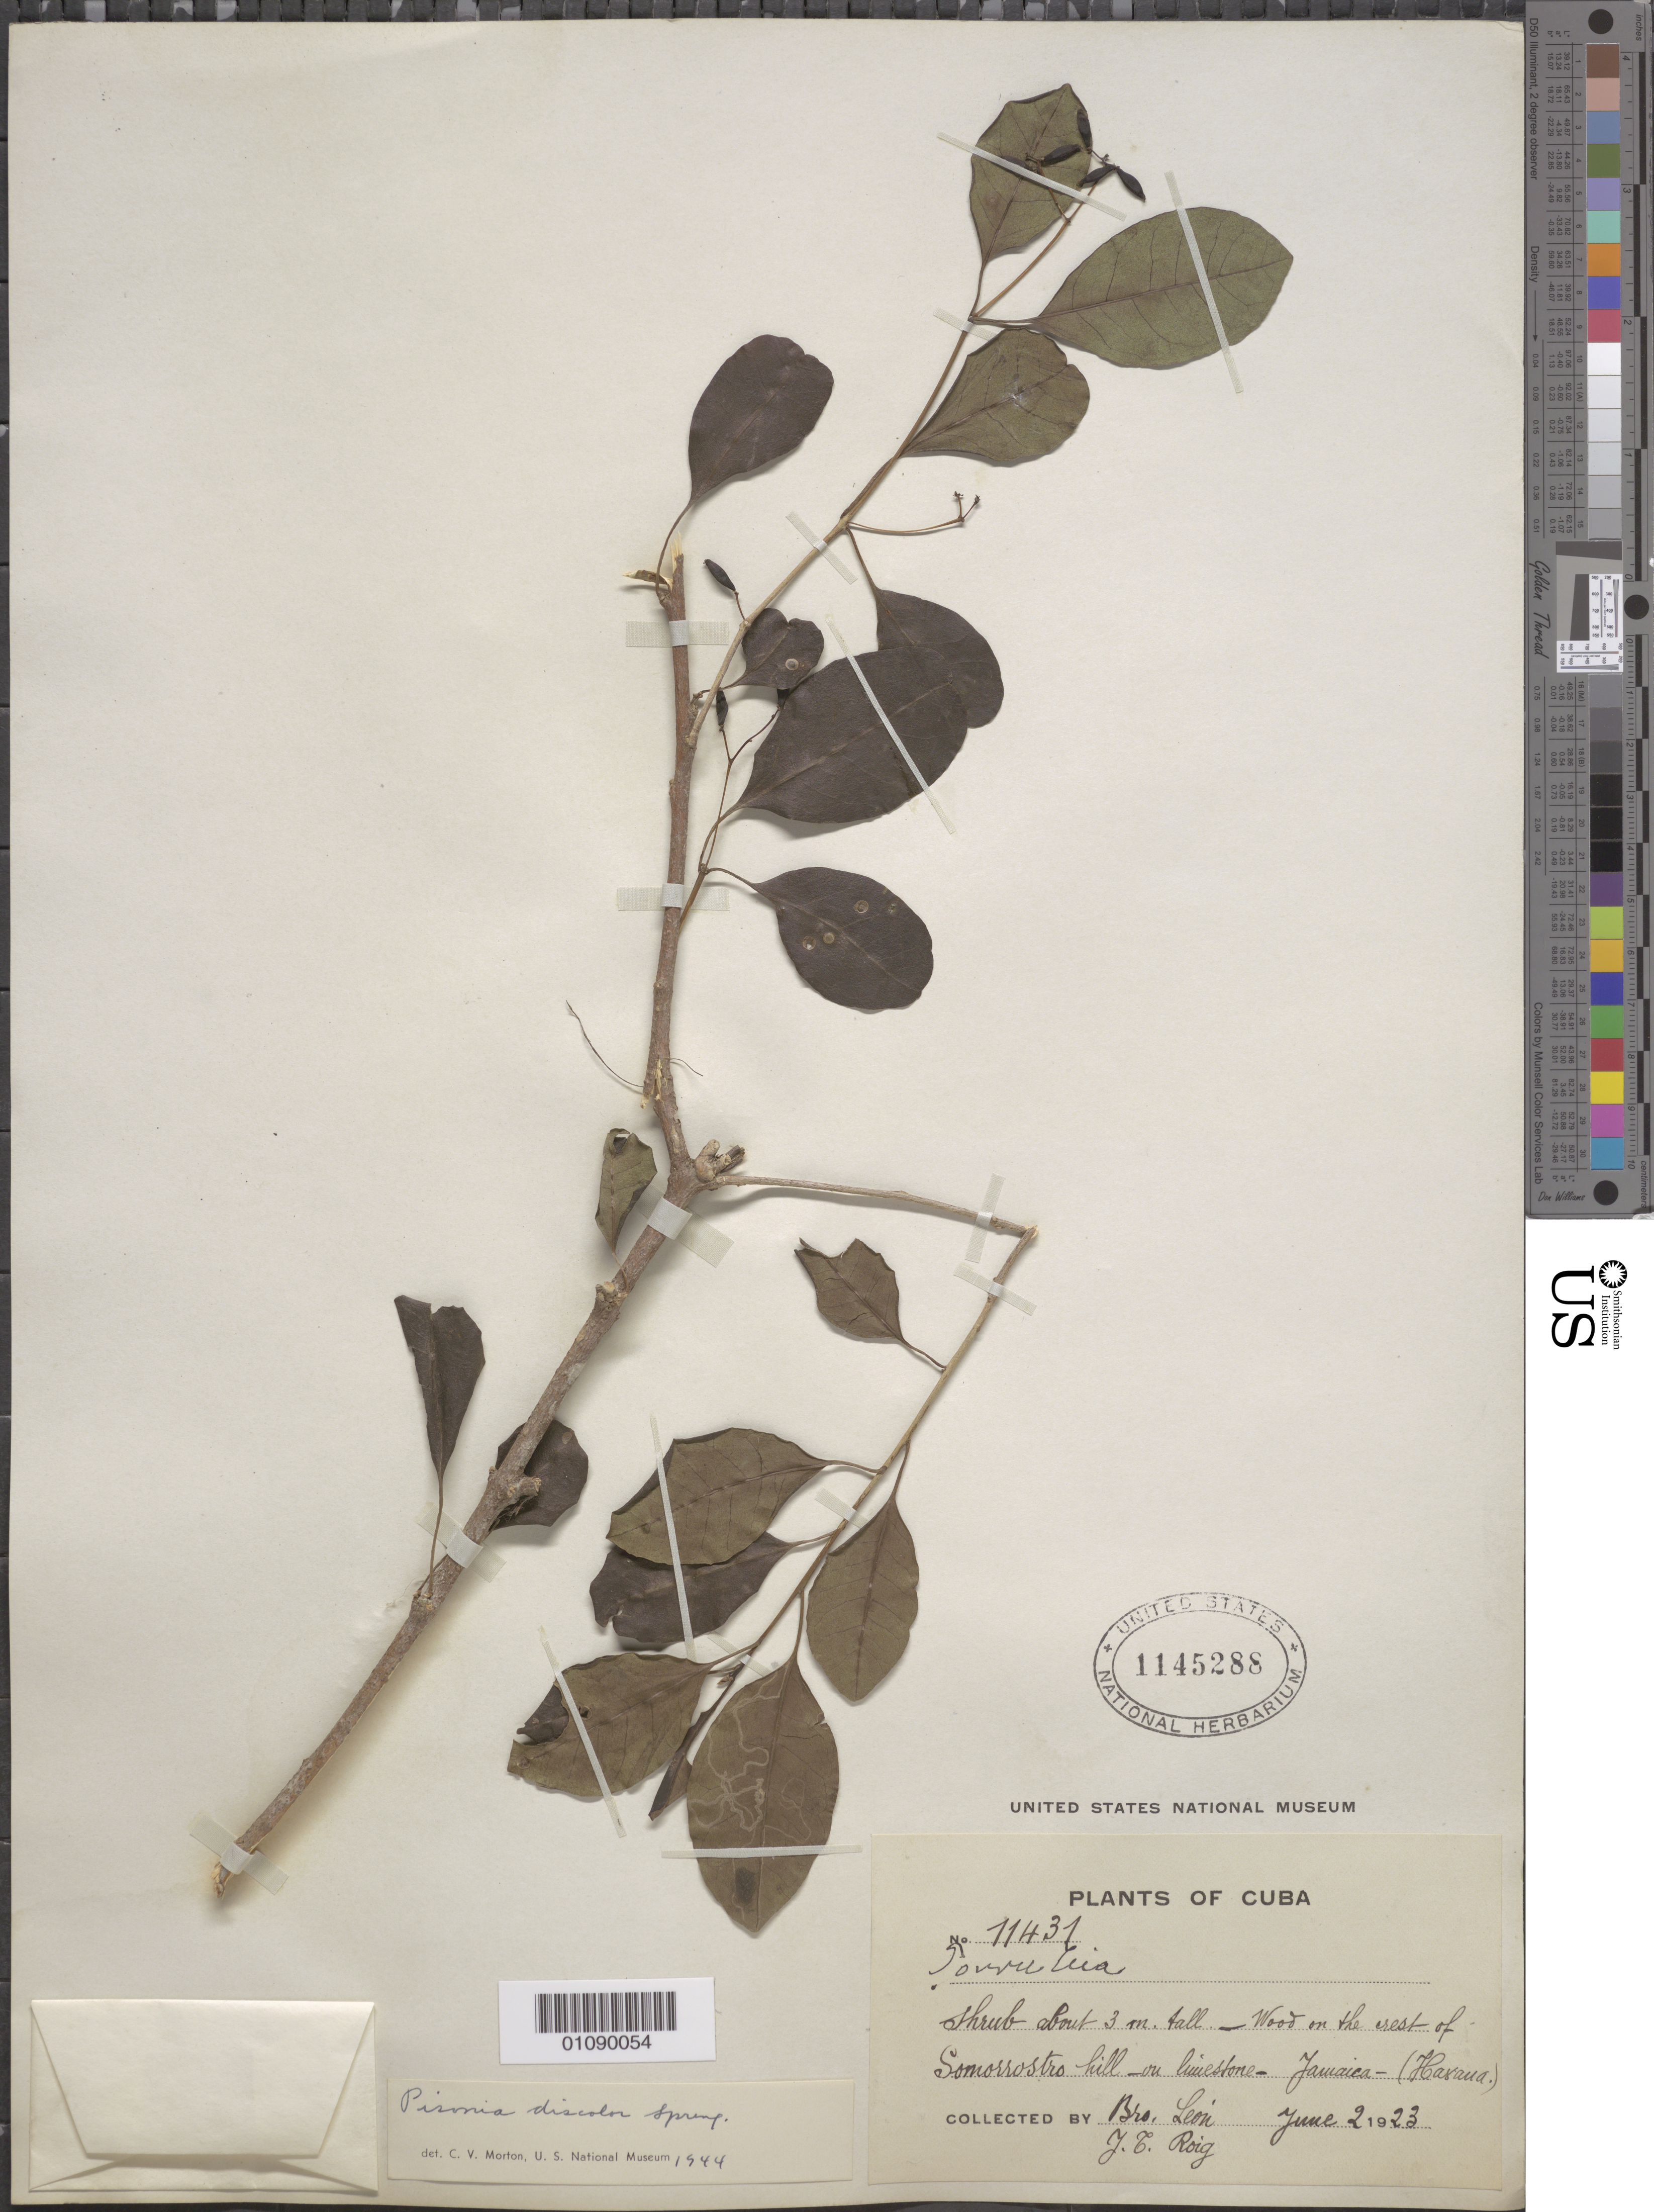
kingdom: Plantae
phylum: Tracheophyta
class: Magnoliopsida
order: Caryophyllales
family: Nyctaginaceae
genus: Guapira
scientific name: Guapira discolor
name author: (Spreng.) Little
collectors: Bro. León & J. Roig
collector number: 114431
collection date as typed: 02 Jun 1923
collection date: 1923-06-02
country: Cuba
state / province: La Habana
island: Cuba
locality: Havana, Somorrostro Hill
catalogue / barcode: US 1145288